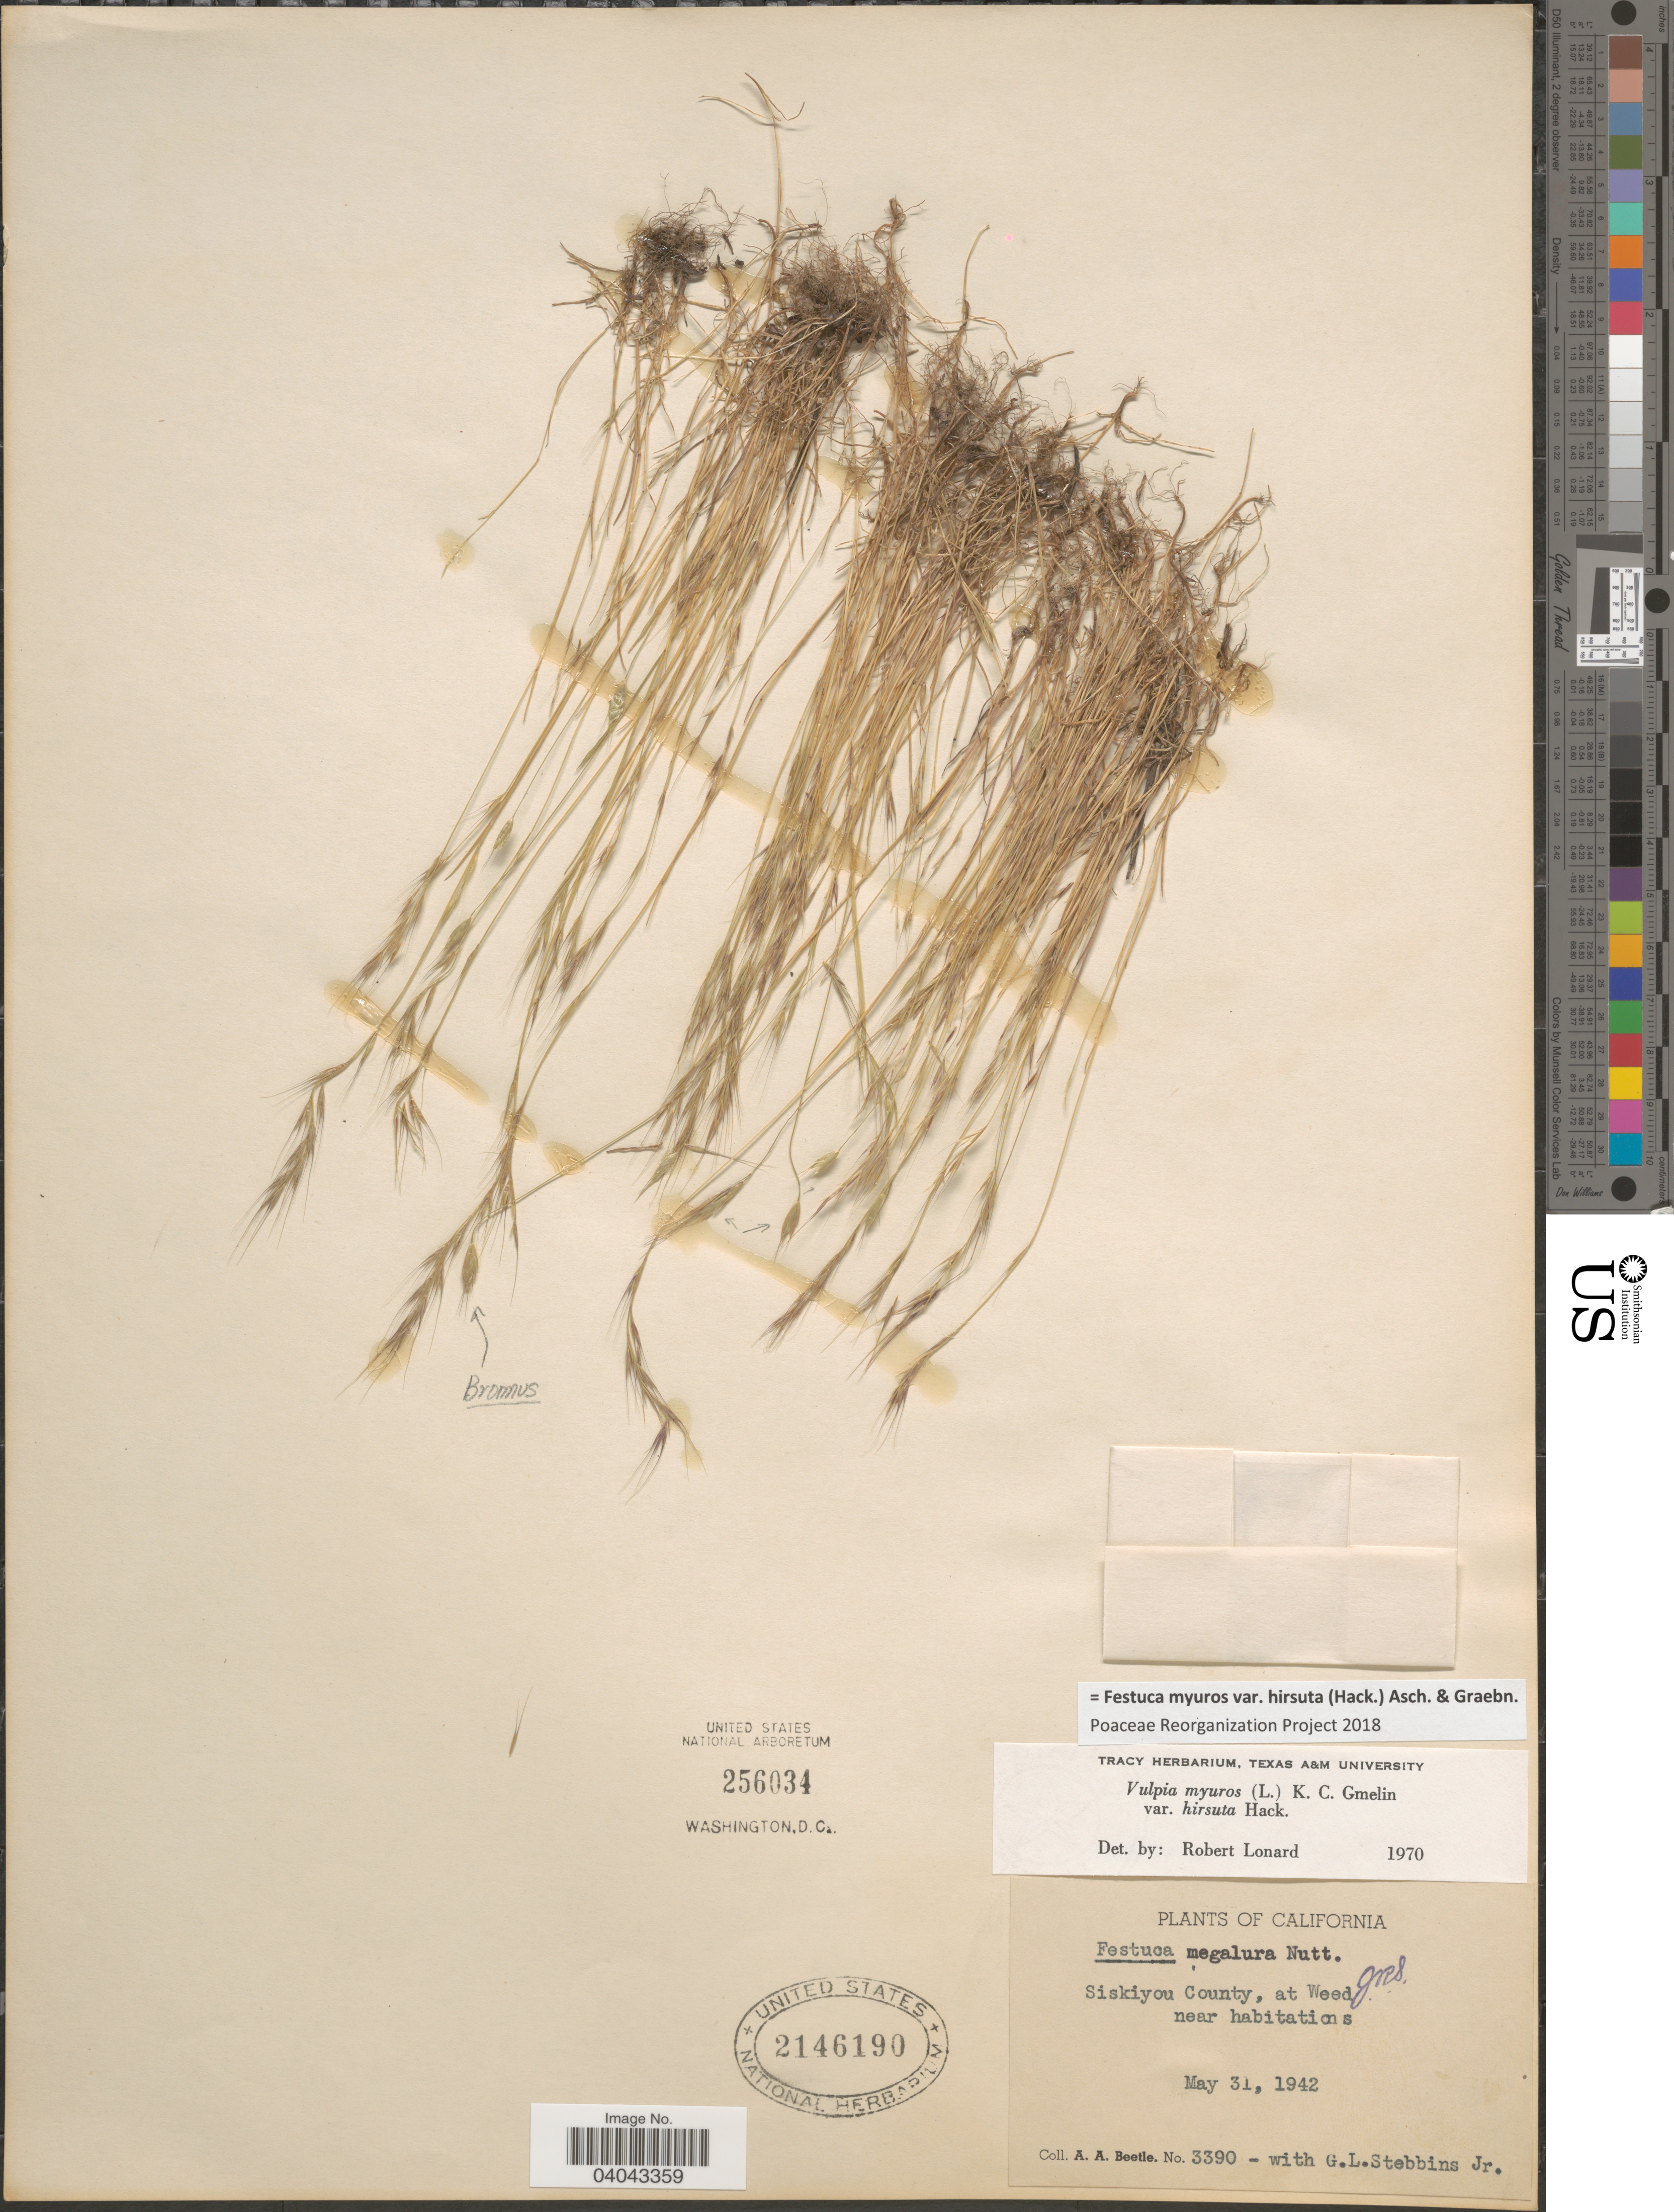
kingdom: Plantae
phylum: Tracheophyta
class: Liliopsida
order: Poales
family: Poaceae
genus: Festuca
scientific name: Festuca myuros var. hirsuta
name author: (Hack.) Asch. & Graebn.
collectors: A. A. Beetle & G. L. Stebbins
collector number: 3390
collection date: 1942-05-31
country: United States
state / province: California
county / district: Siskiyou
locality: Siskiyou County, at Weed near habitations.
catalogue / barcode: US 2146190